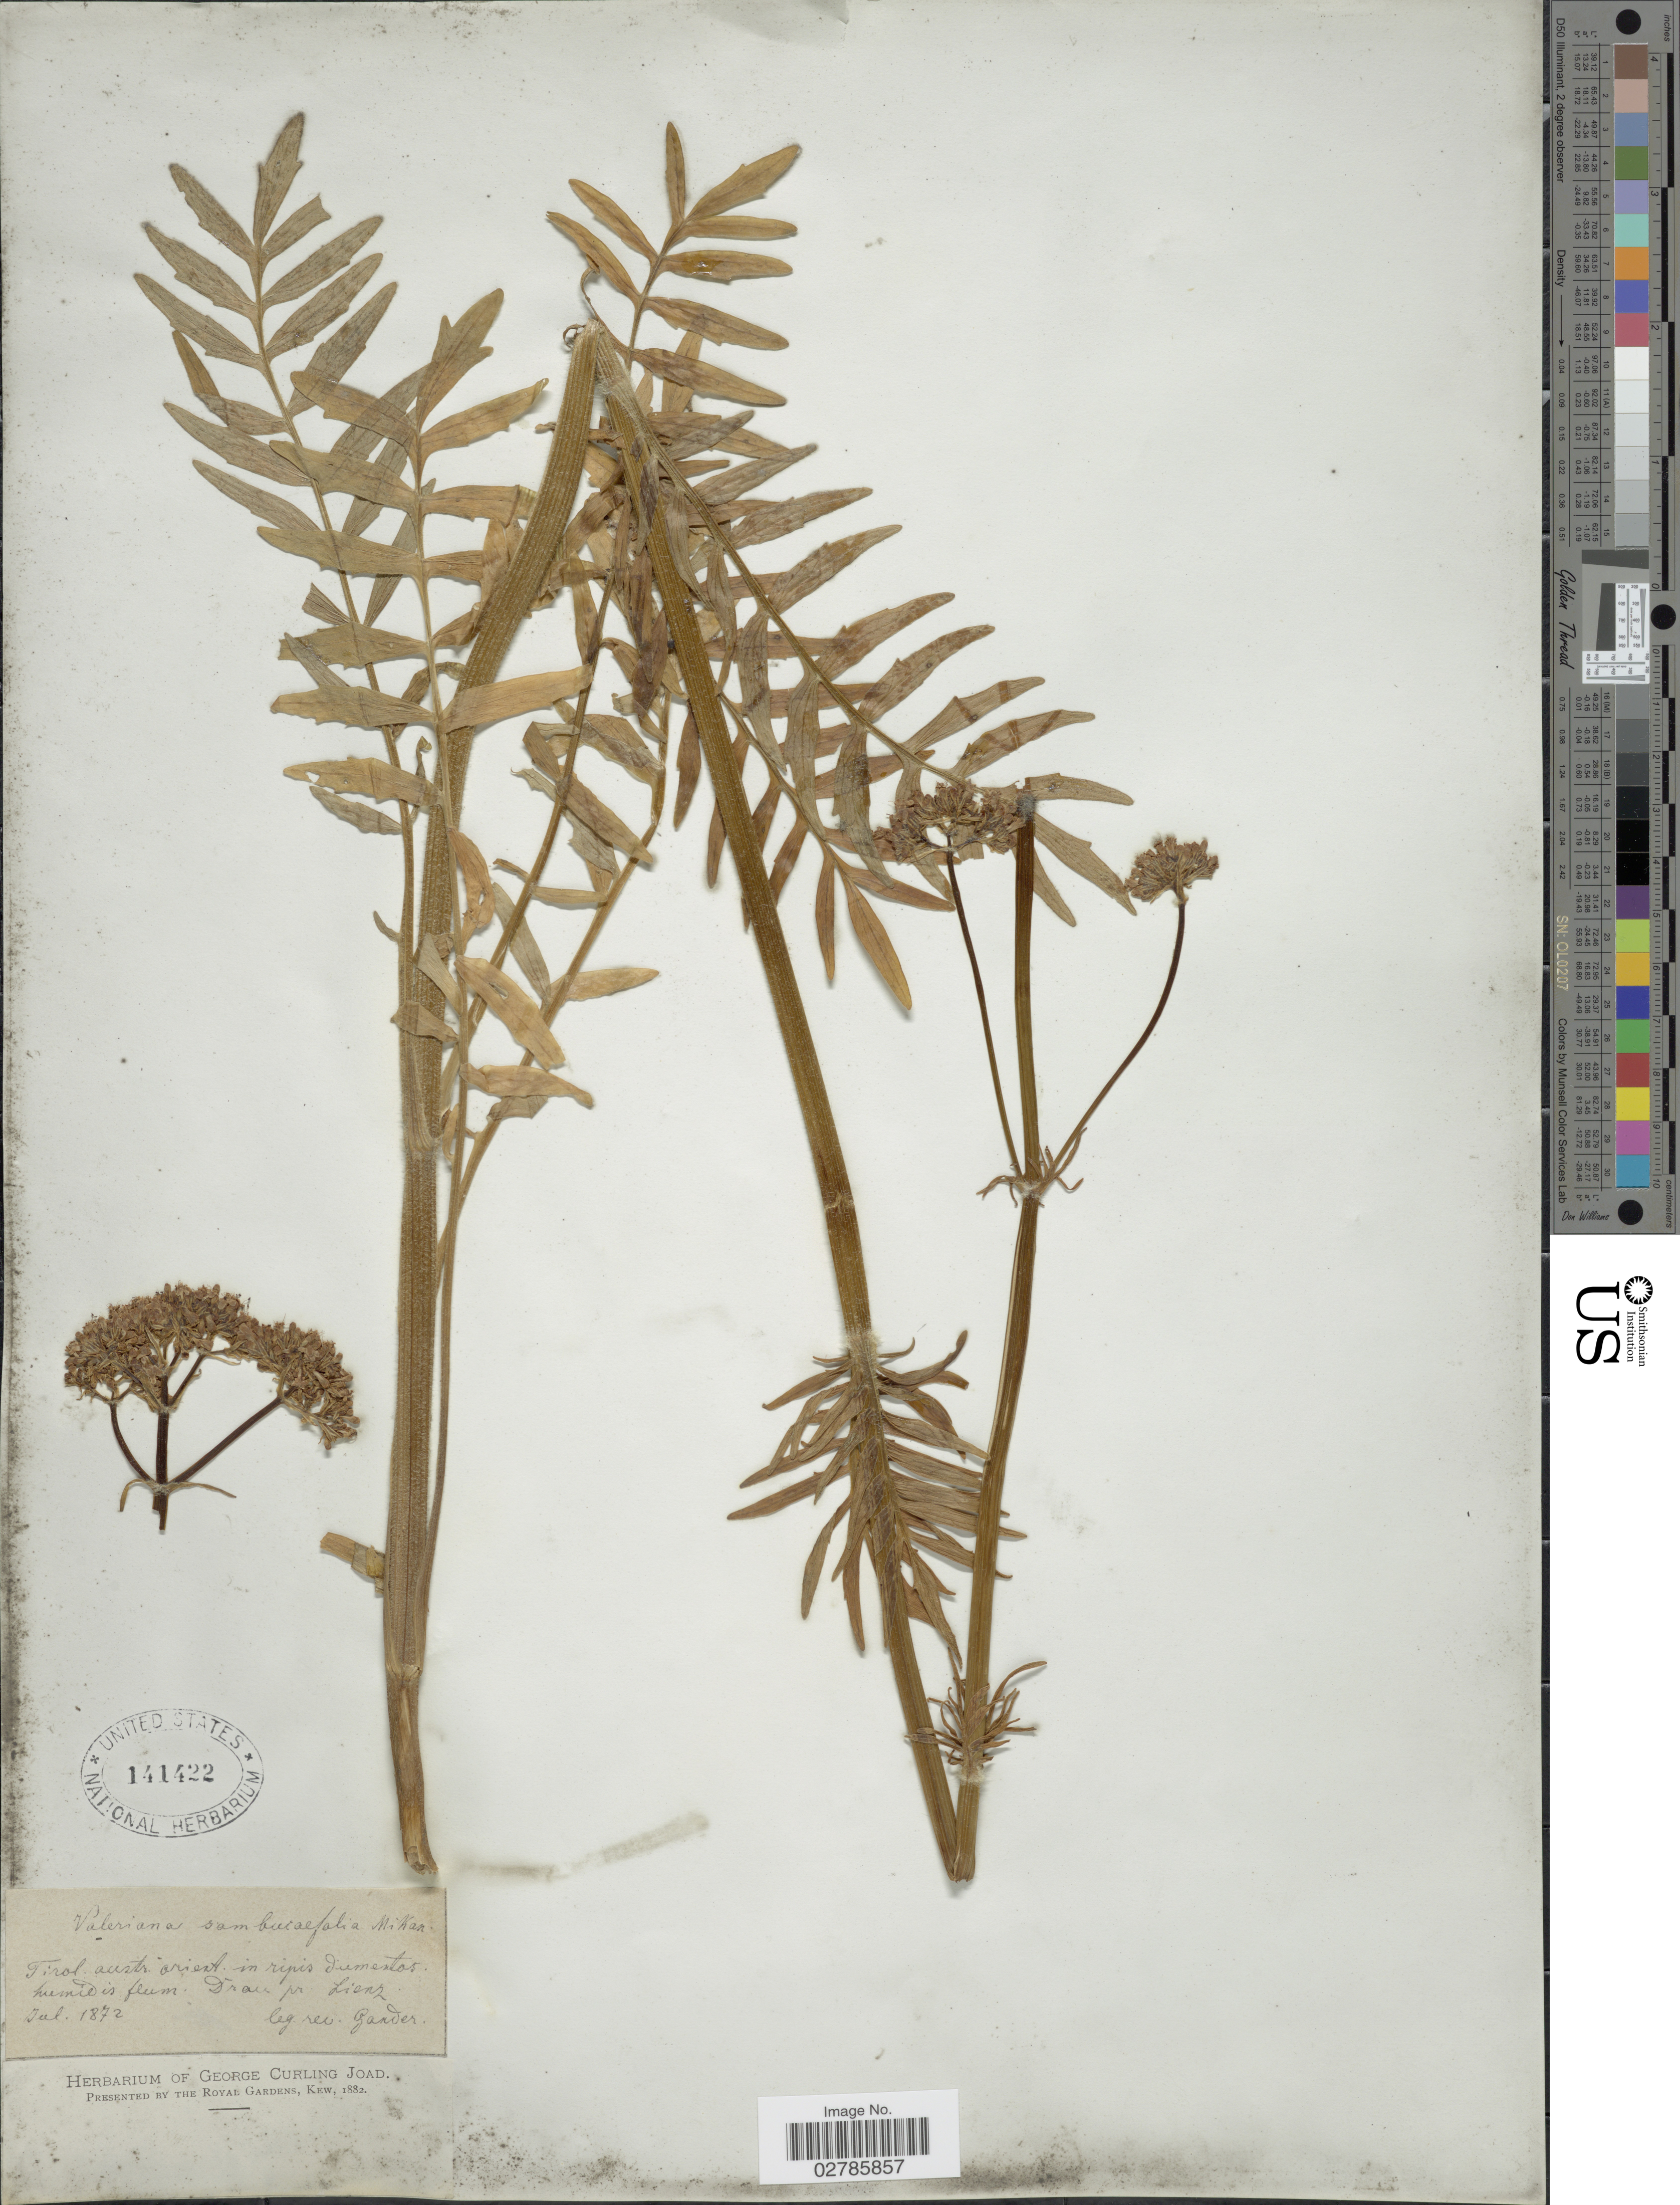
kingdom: Plantae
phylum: Tracheophyta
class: Magnoliopsida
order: Dipsacales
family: Caprifoliaceae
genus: Valeriana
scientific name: Valeriana sambucifolia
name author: J.C. Mikan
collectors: H. Gander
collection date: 1872-07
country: Austria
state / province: Tirol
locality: Tirol austr. orient. in ripis dumentos humidis flum. Drau pr. Lienz.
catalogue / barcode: US 141422